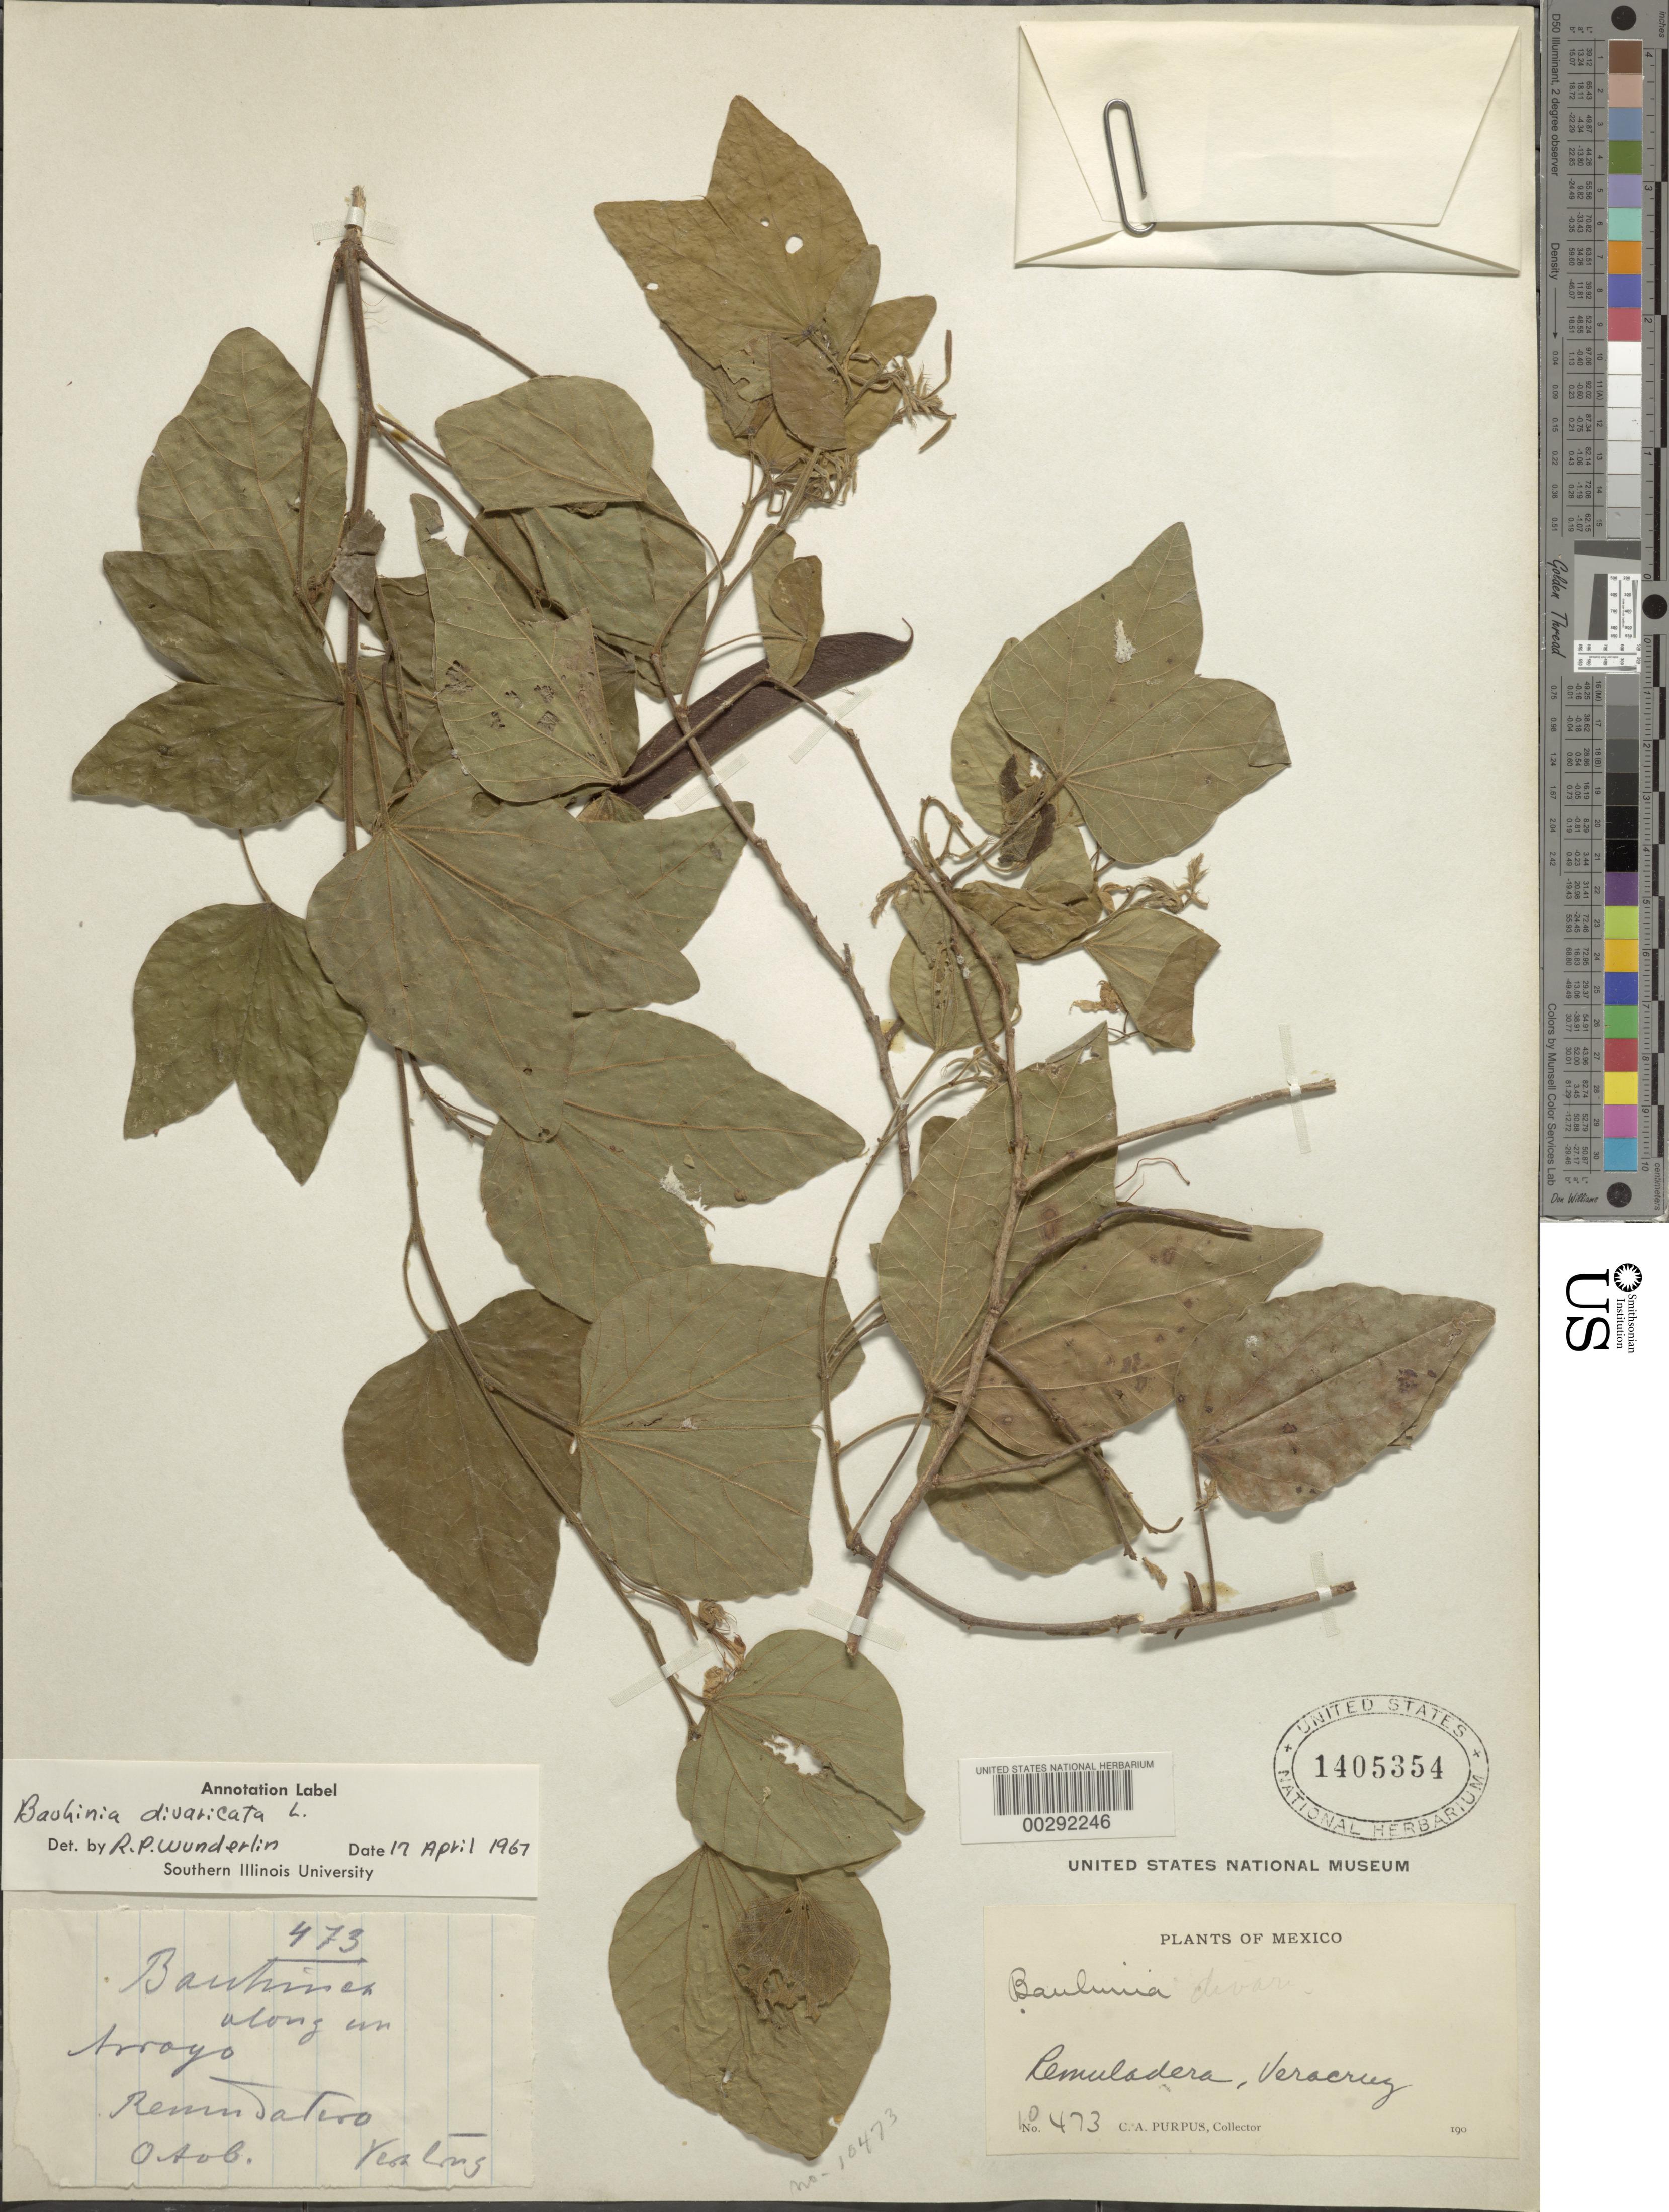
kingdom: Plantae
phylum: Tracheophyta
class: Magnoliopsida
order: Fabales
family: Fabaceae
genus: Bauhinia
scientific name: Bauhinia divaricata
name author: L.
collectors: C. A. Purpus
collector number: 10473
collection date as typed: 190-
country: Mexico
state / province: Veracruz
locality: Remuladera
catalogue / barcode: US 1405354